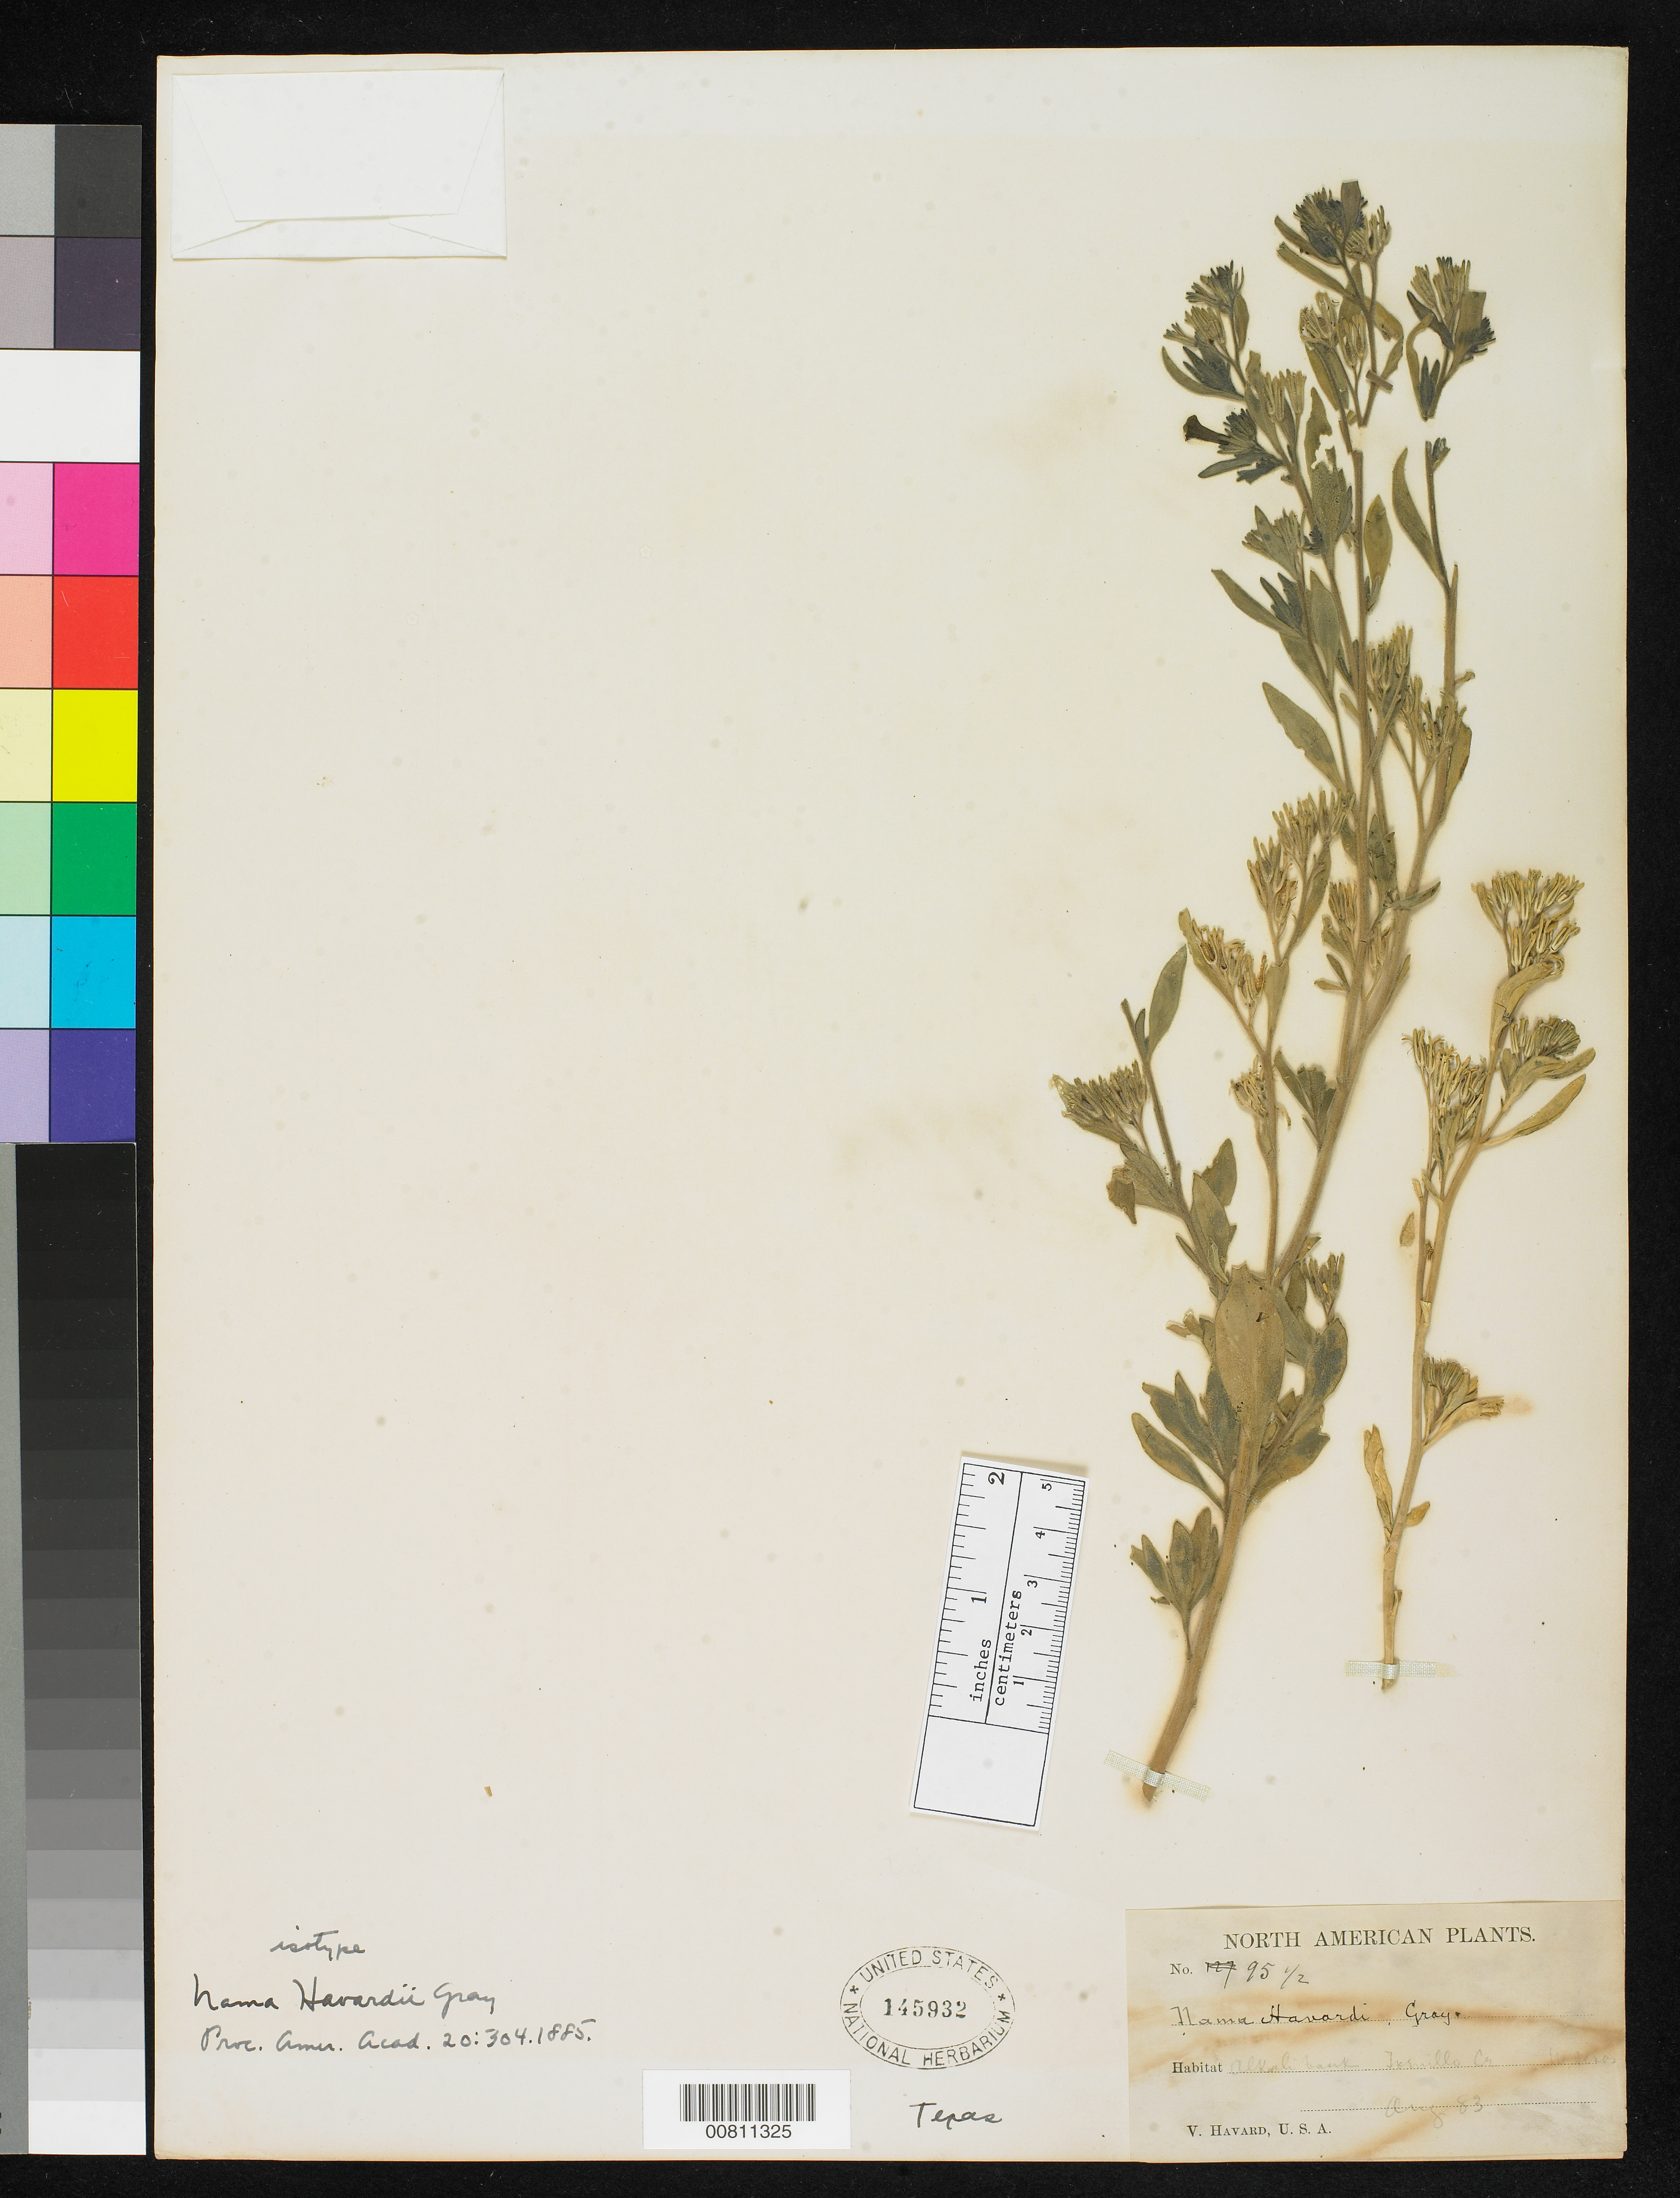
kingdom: Plantae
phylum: Tracheophyta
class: Magnoliopsida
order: Boraginales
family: Namaceae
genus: Nama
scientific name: Nama havardii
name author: A. Gray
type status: Isotype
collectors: V. Havard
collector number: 95 1/2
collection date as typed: Aug 1883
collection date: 1883-08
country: United States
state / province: Texas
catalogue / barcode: US 145932